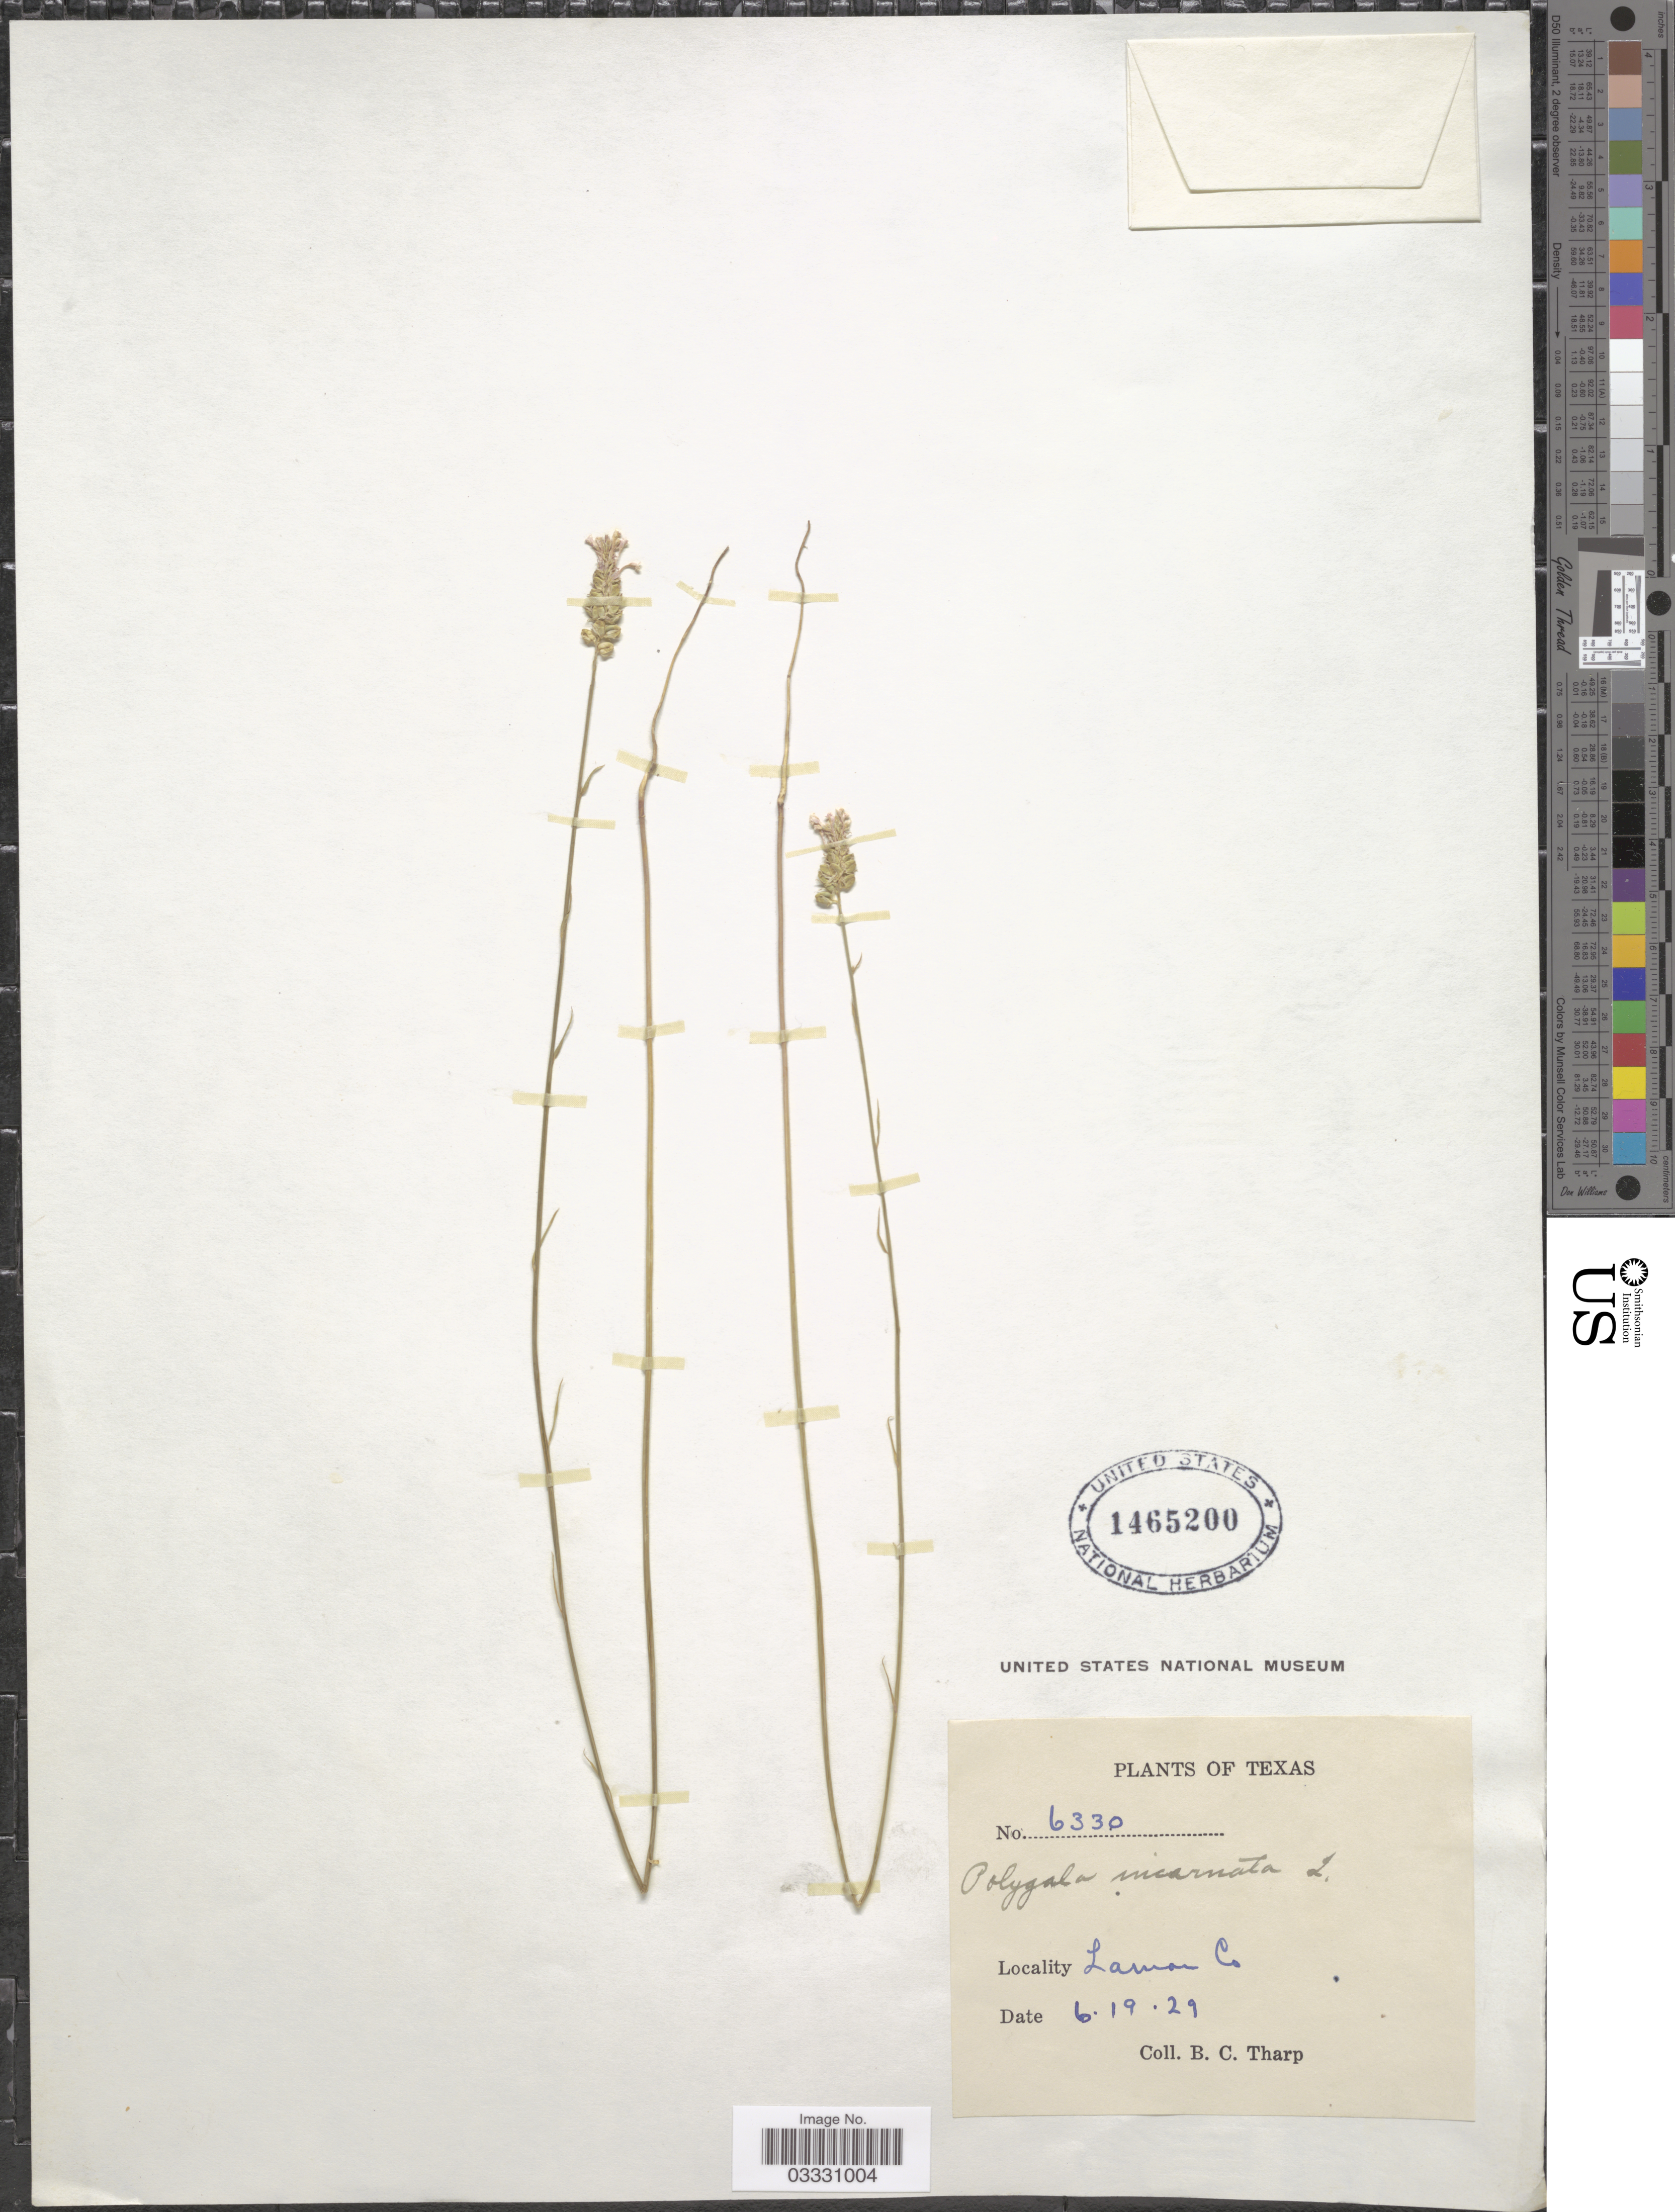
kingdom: Plantae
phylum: Tracheophyta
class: Magnoliopsida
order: Fabales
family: Polygalaceae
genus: Polygala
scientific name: Polygala incarnata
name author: L.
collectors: B. C. Tharp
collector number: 6330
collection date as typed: Transcribed d/m/y: 19/6/29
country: United States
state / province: Texas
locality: Lamar Co.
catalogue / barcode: US 1465200